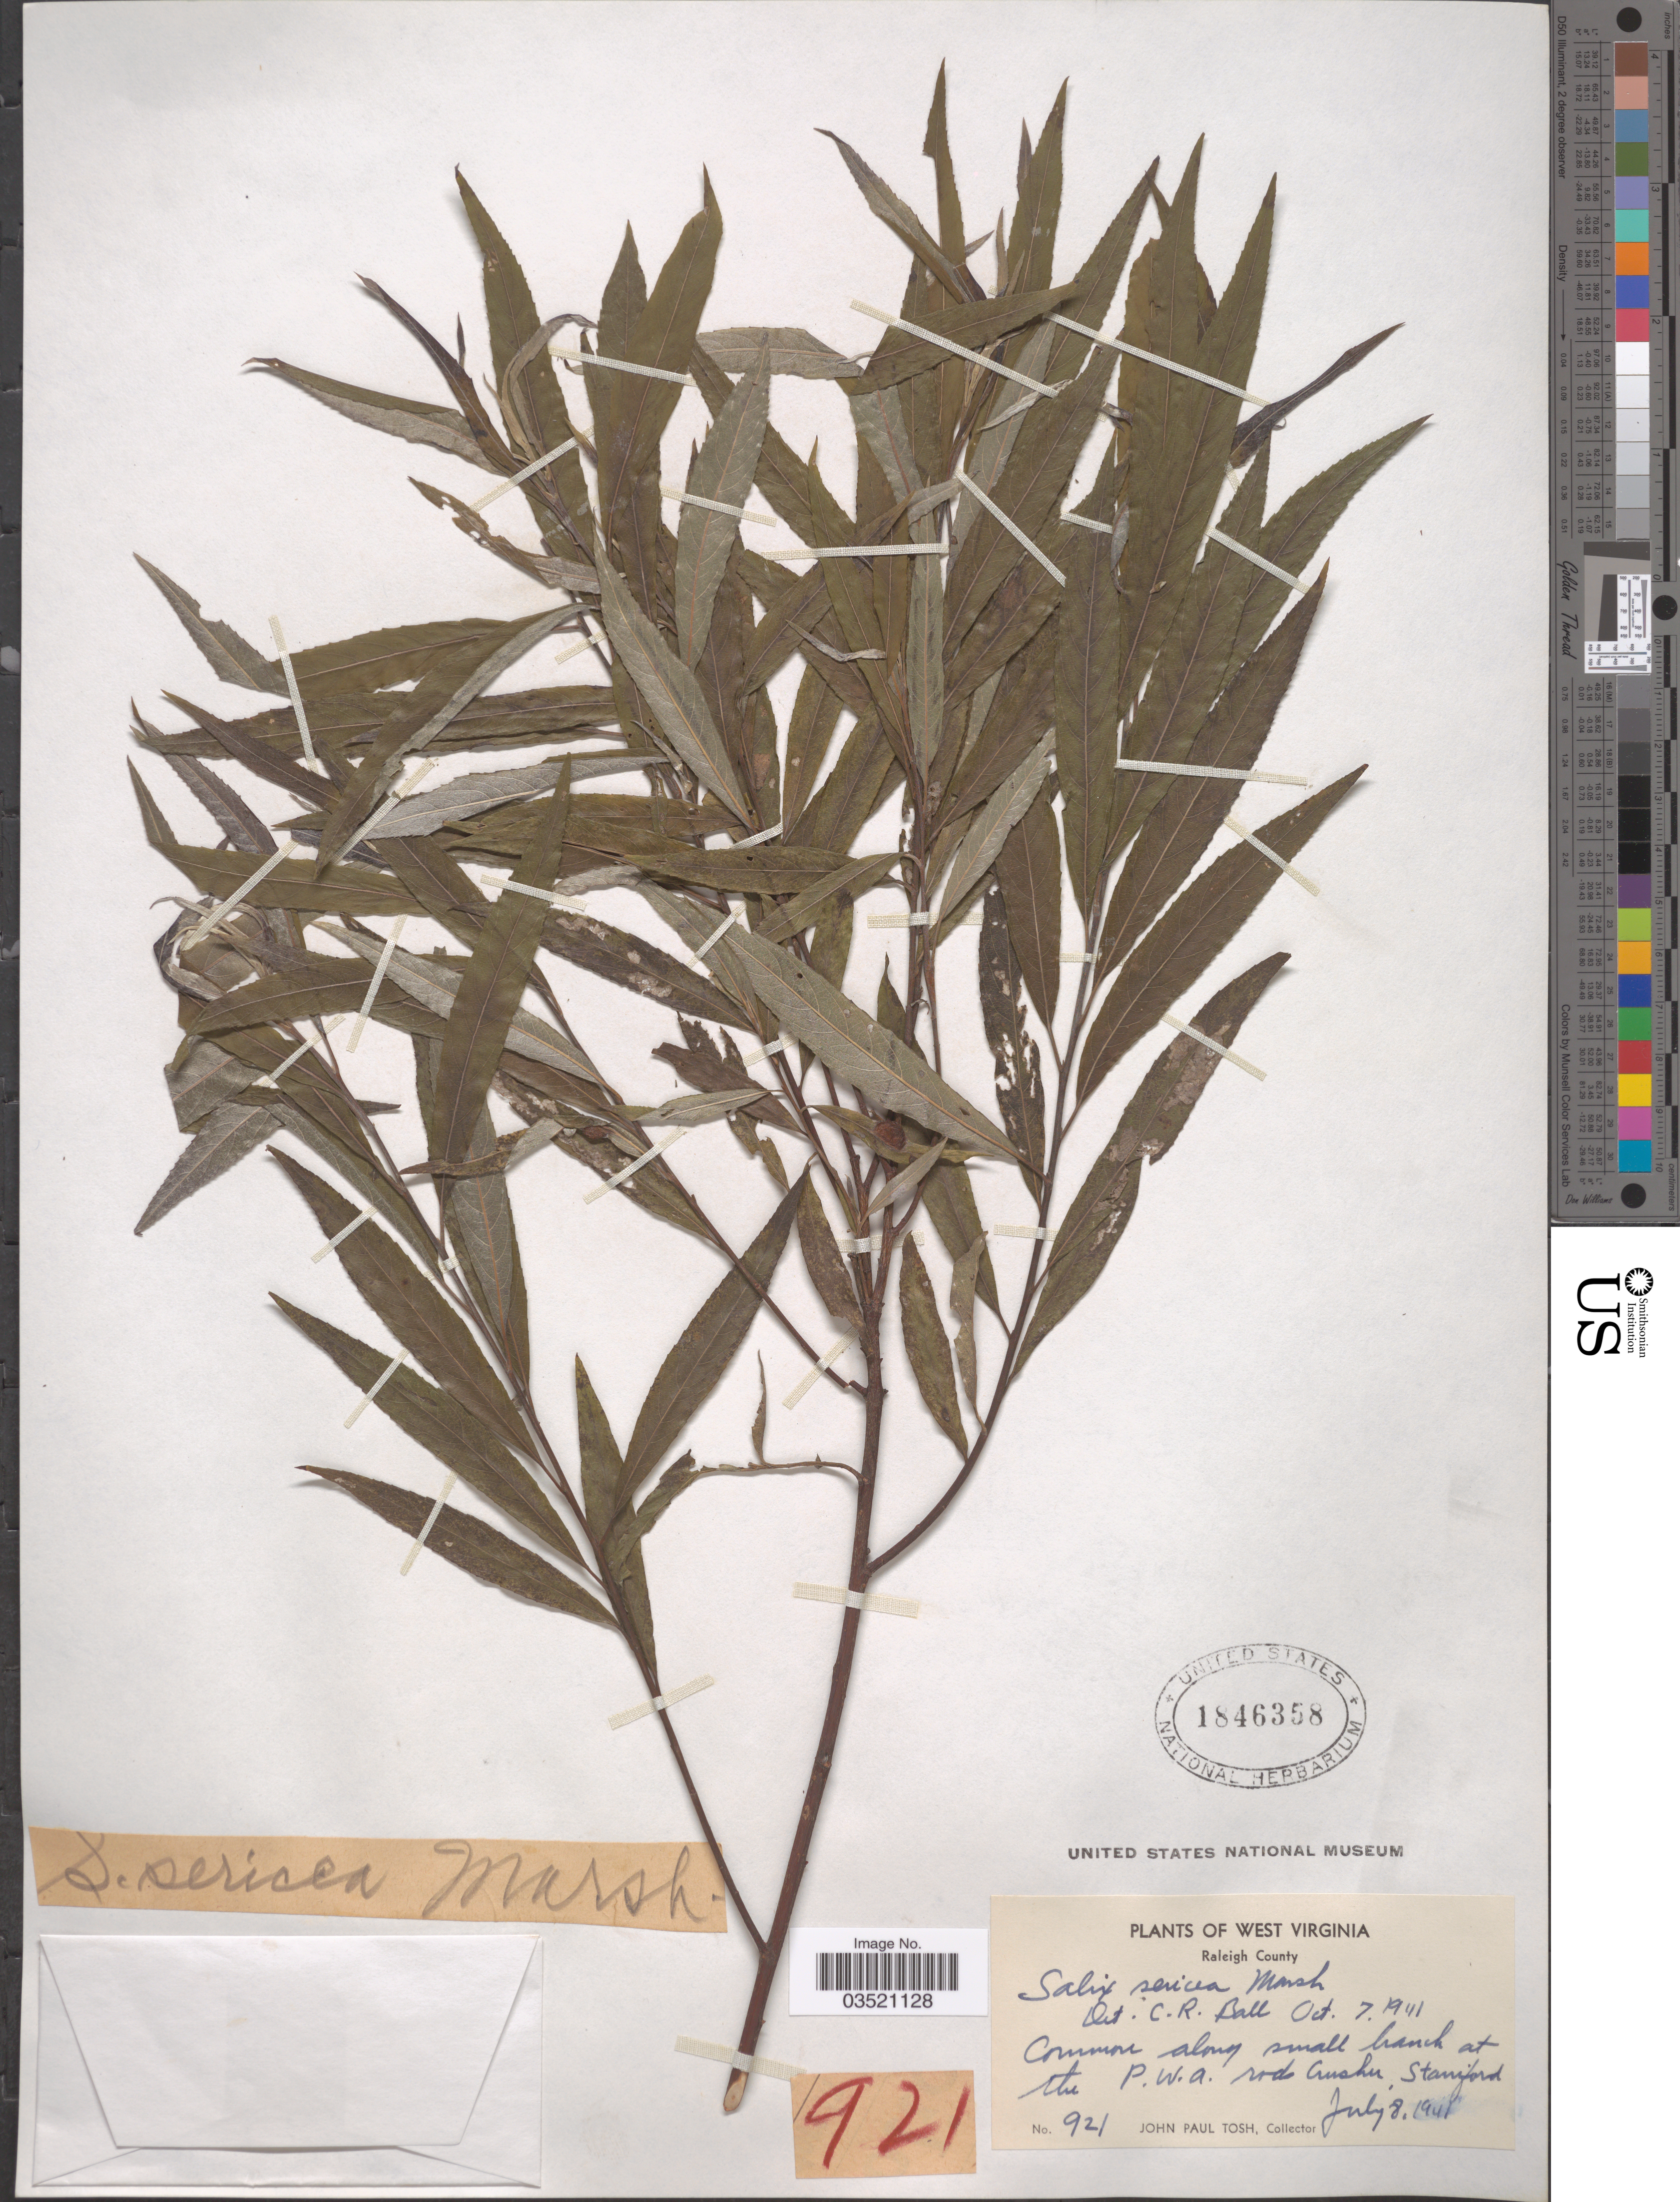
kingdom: Plantae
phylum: Tracheophyta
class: Magnoliopsida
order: Malpighiales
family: Salicaceae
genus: Salix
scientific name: Salix sericea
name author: Marshall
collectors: J. Tosh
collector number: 921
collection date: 1941-07-08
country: United States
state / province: West Virginia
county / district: Raleigh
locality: Raleigh County. Common along small branch at The P.W.A. rods Crusher, Staniford.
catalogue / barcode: US 1846358